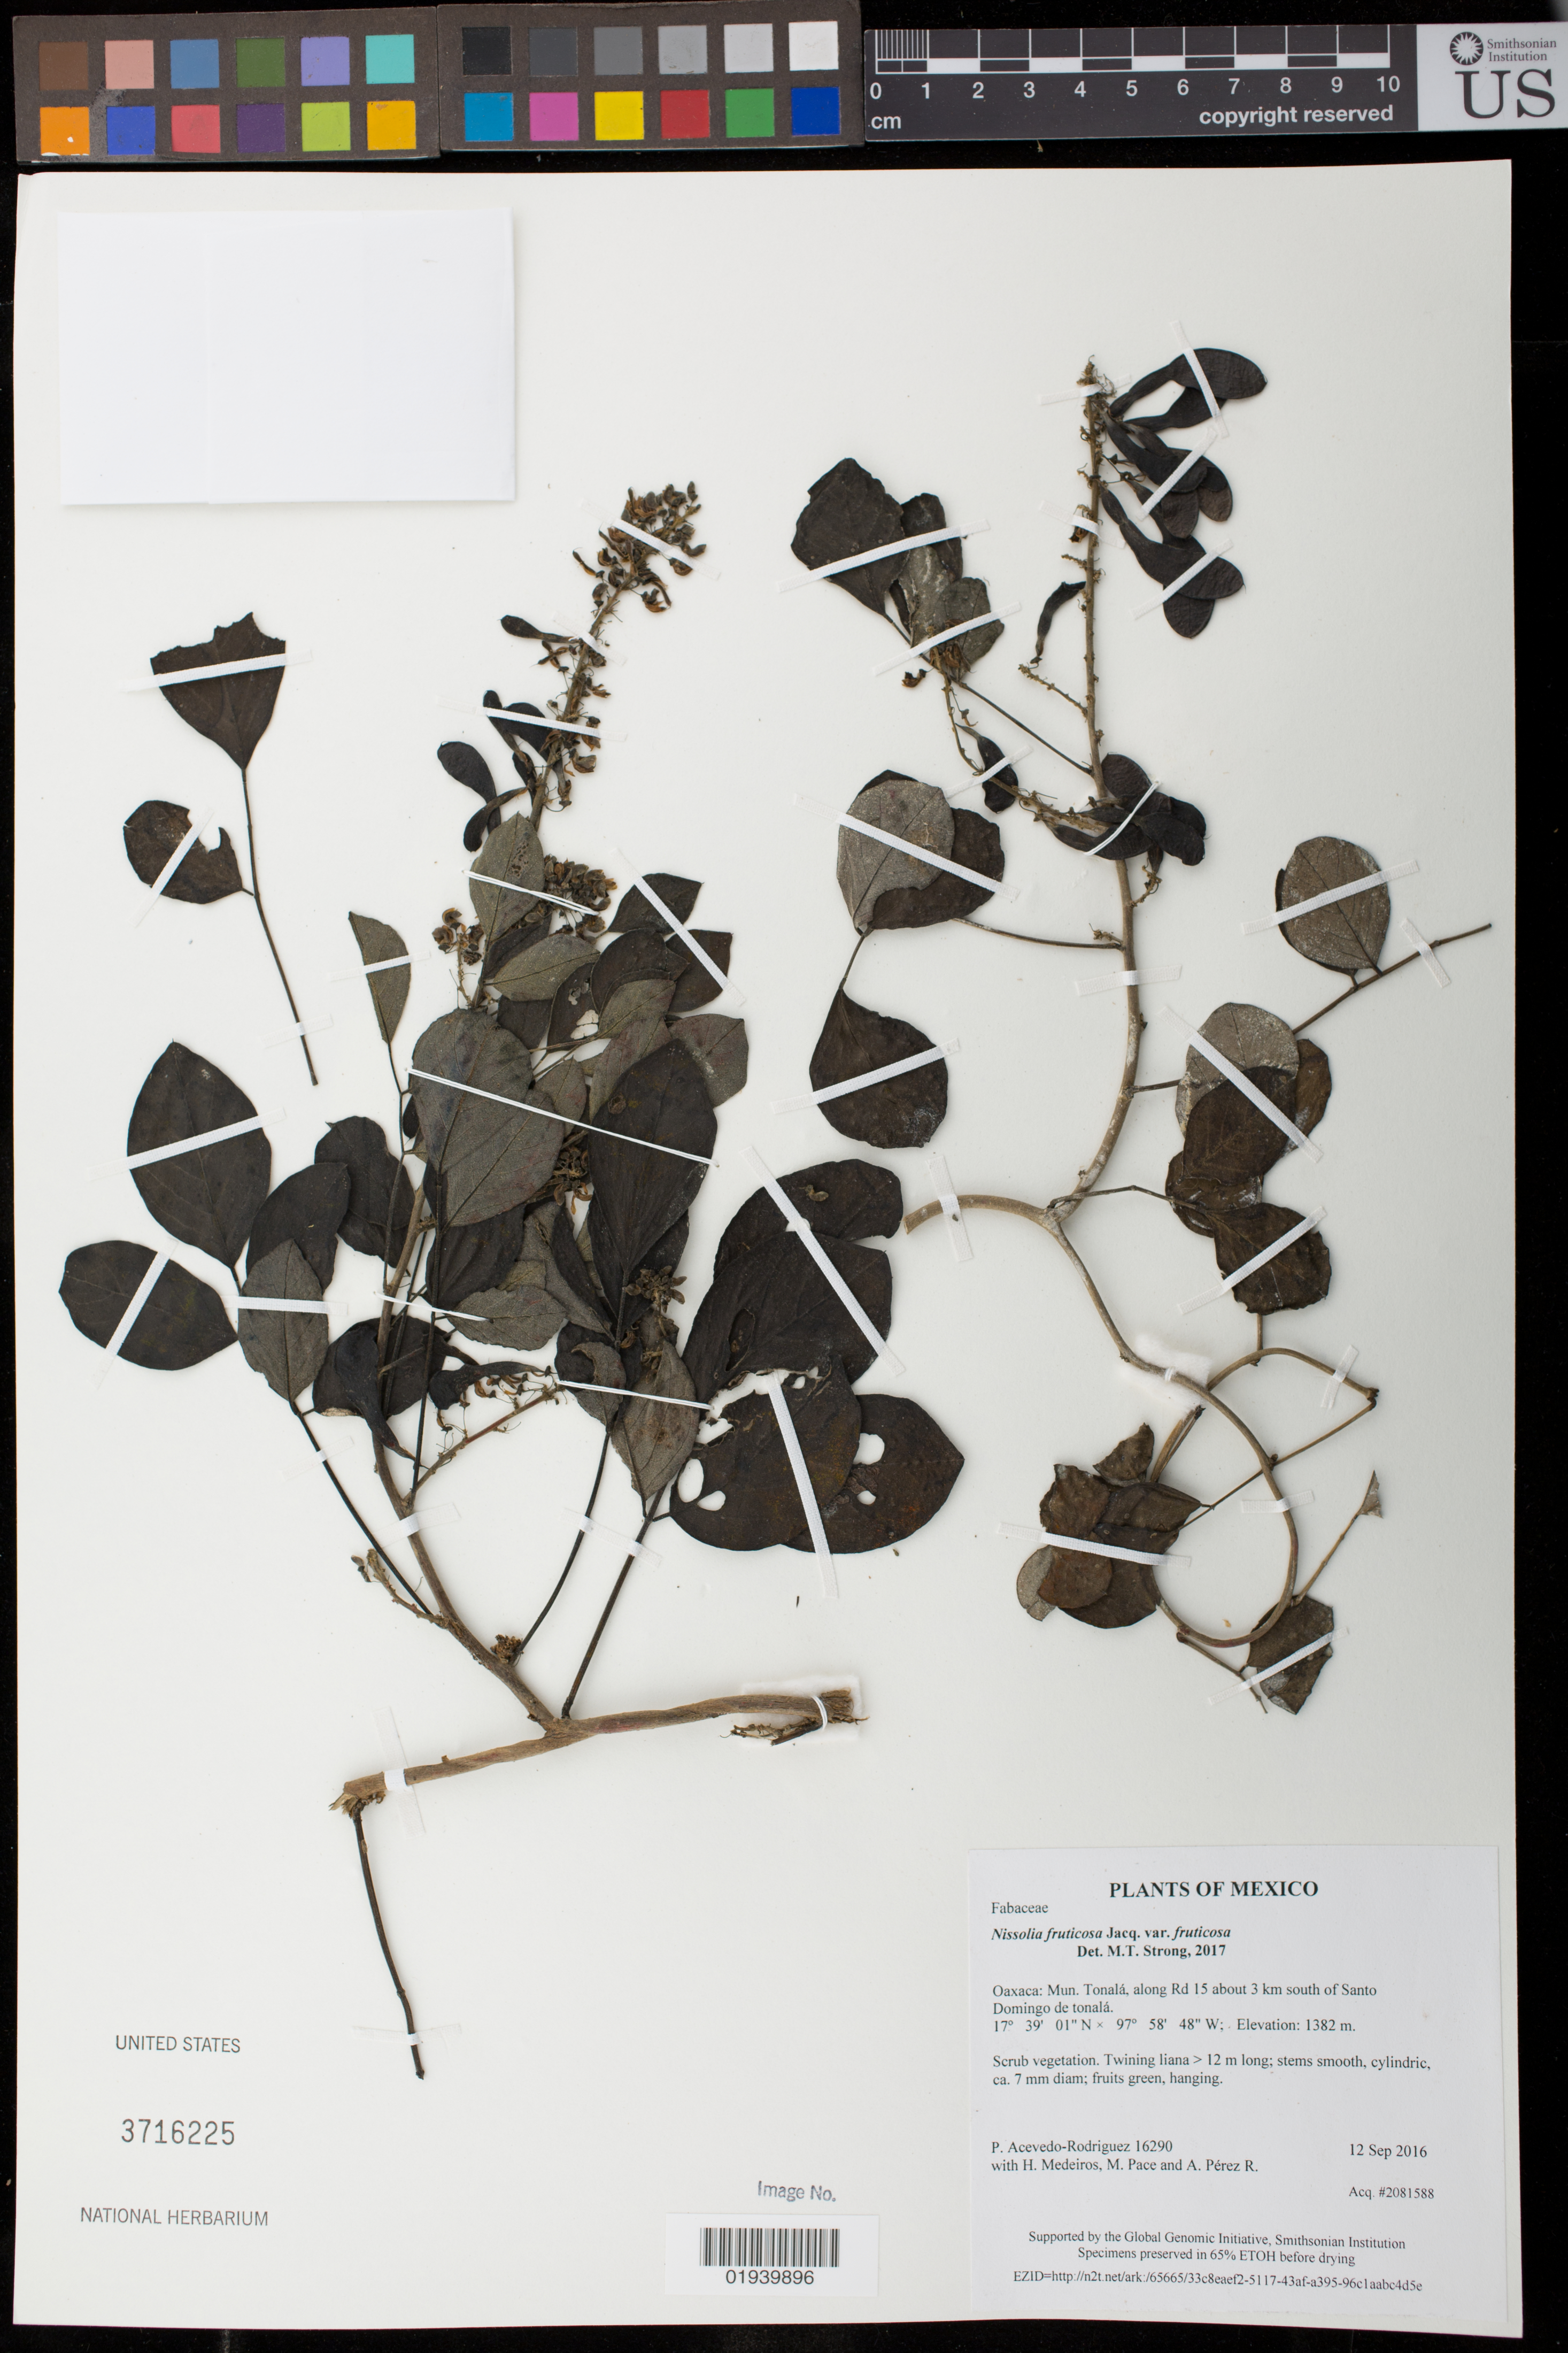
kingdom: Plantae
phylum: Tracheophyta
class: Magnoliopsida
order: Fabales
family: Fabaceae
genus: Nissolia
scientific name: Nissolia fruticosa var. fruticosa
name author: Jacq.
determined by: Strong, M. T., (US), Smithsonian Institution - National Museum of Natural History (UNITED STATES)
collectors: P. Acevedo-Rodr., H. Medeiros, M. R. Pace & A. Pérez R.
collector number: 16290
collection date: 2016-09-12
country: Mexico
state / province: Oaxaca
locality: Mun. Tonalá, along Rd 15 about 3 km south of Santo Domingo de tonalá.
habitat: Scrub vegetation.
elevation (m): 1382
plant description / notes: US, NY, K, MO, F, GH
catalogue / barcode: US 3716225